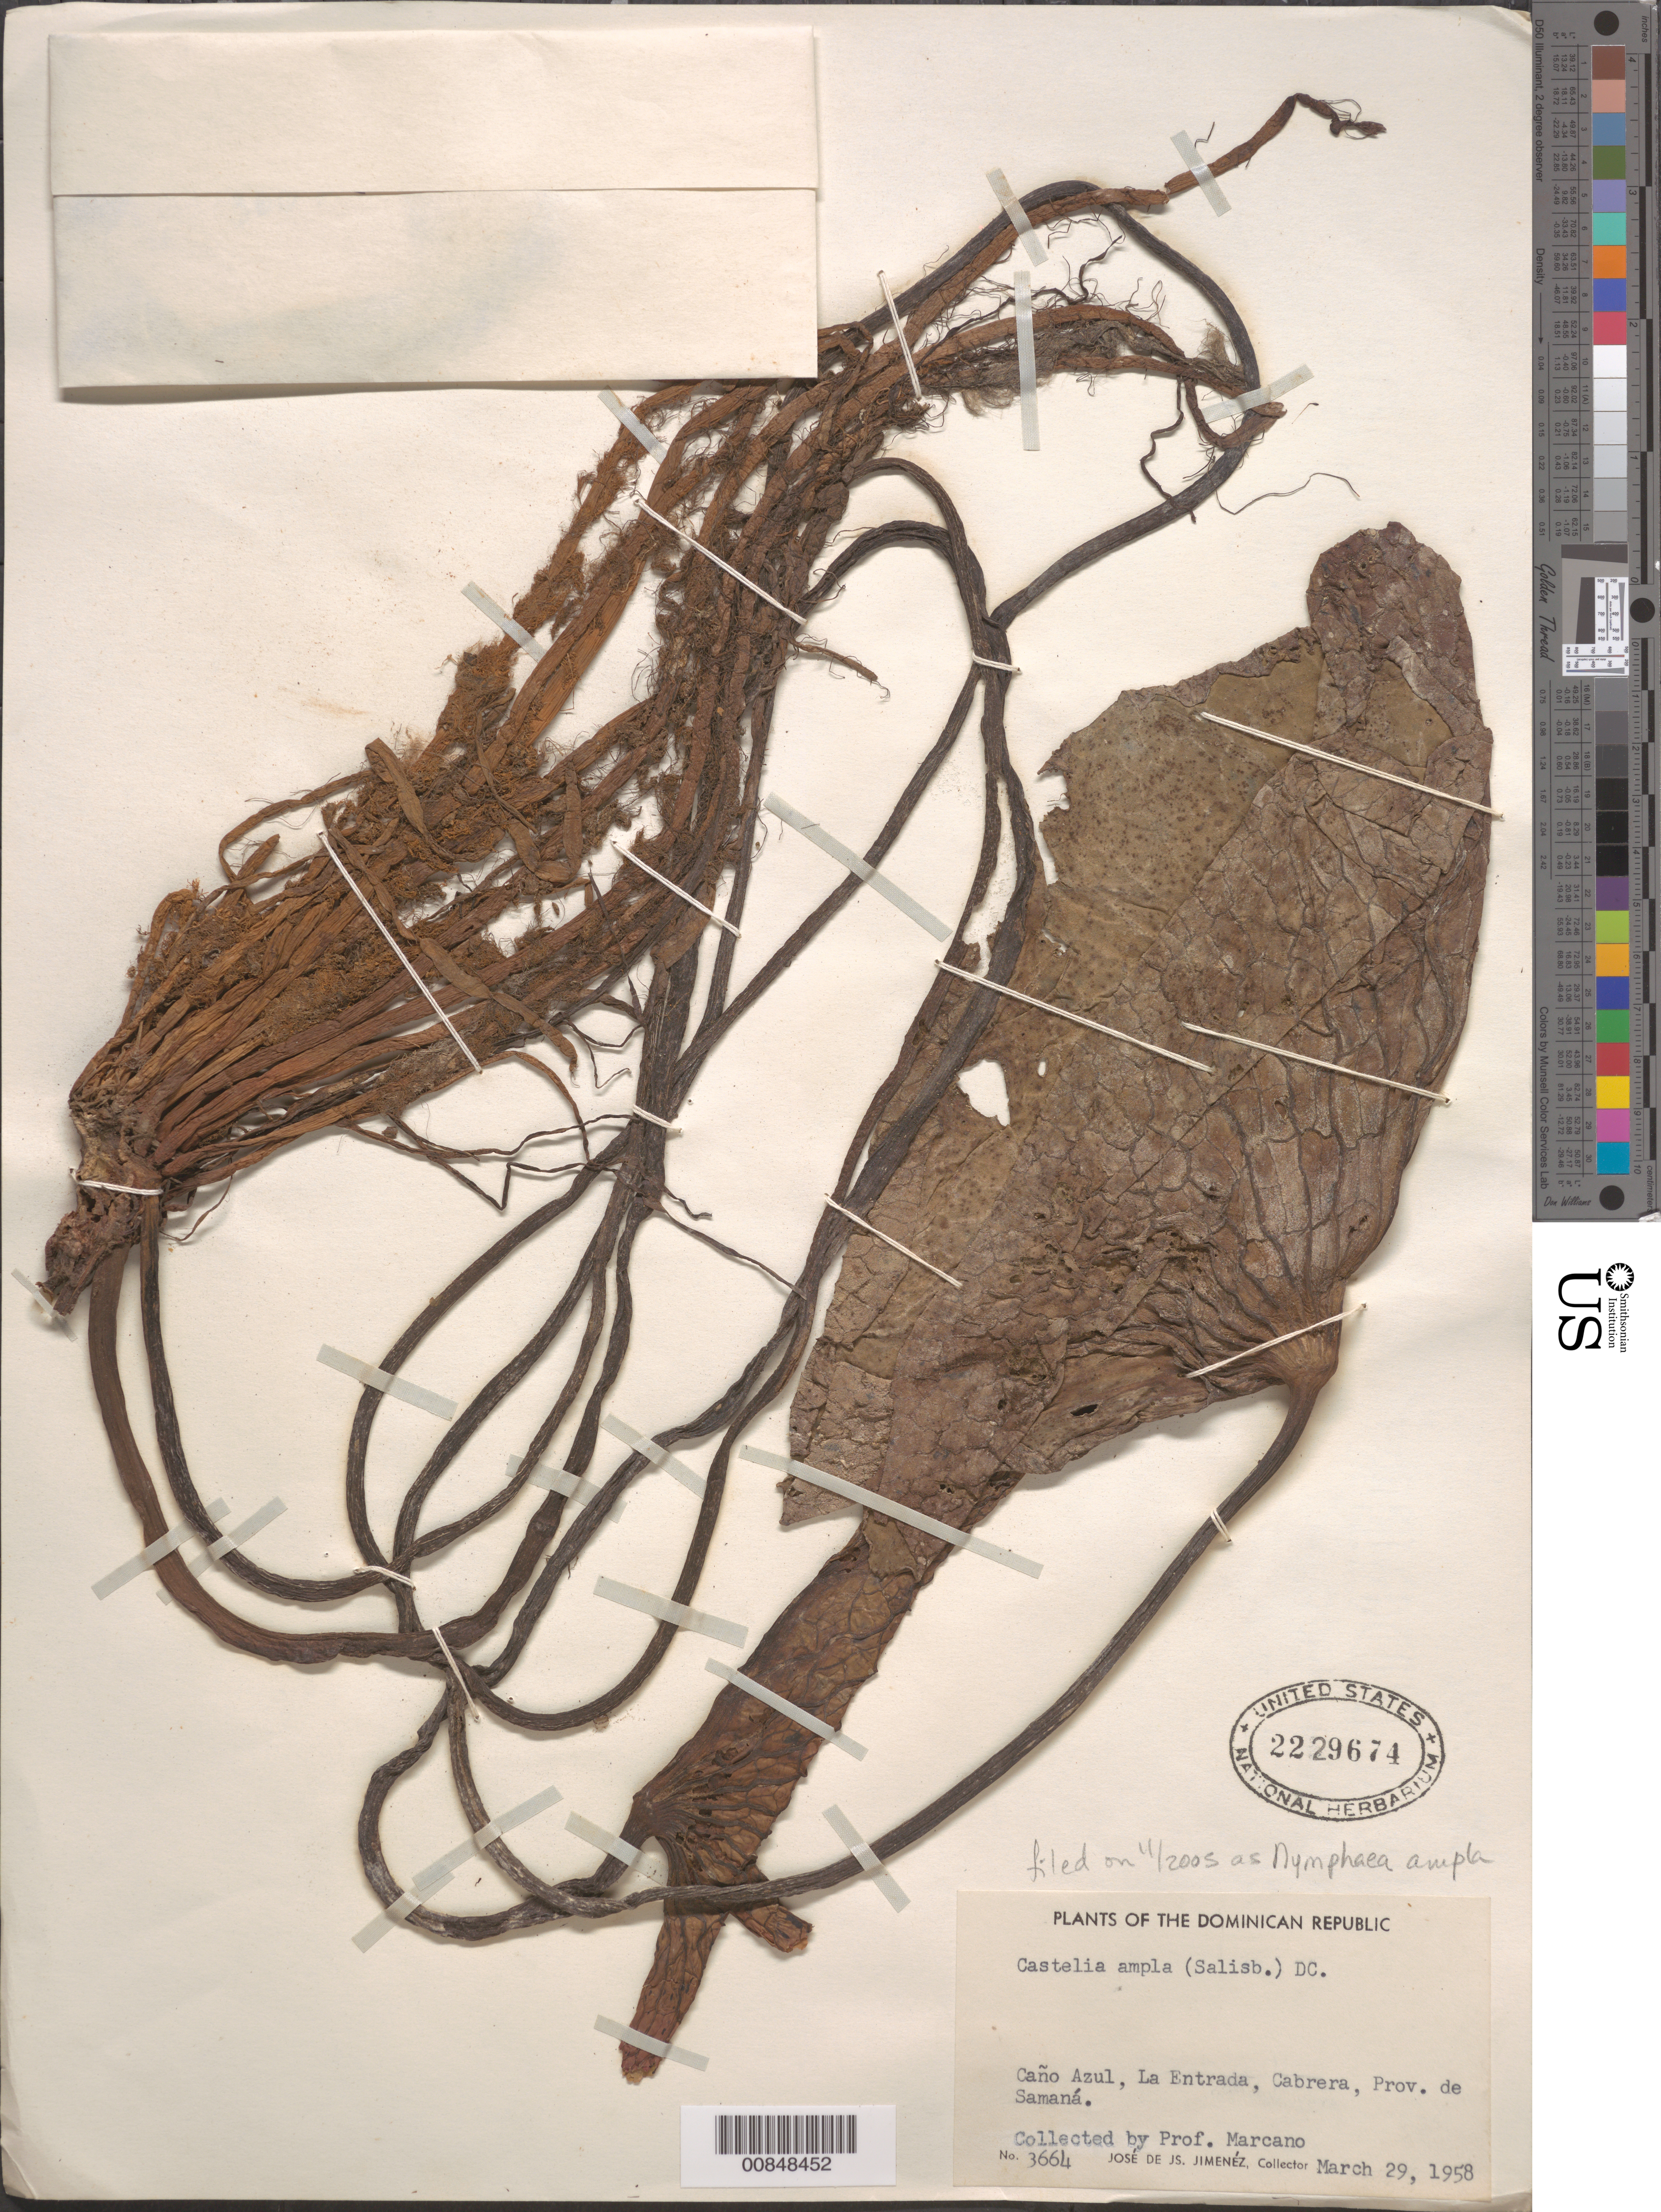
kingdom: Plantae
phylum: Tracheophyta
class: Magnoliopsida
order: Nymphaeales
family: Nymphaeaceae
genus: Nymphaea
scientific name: Nymphaea ampla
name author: (Salisb.) DC.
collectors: J. J. Jiménez Almonte & E. J. Marcano F.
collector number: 3664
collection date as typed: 29 Mar 1958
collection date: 1958-03-29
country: Dominican Republic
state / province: Samana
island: Hispaniola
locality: Caño Azul, La Entrada, Cabrera.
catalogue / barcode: US 2229674